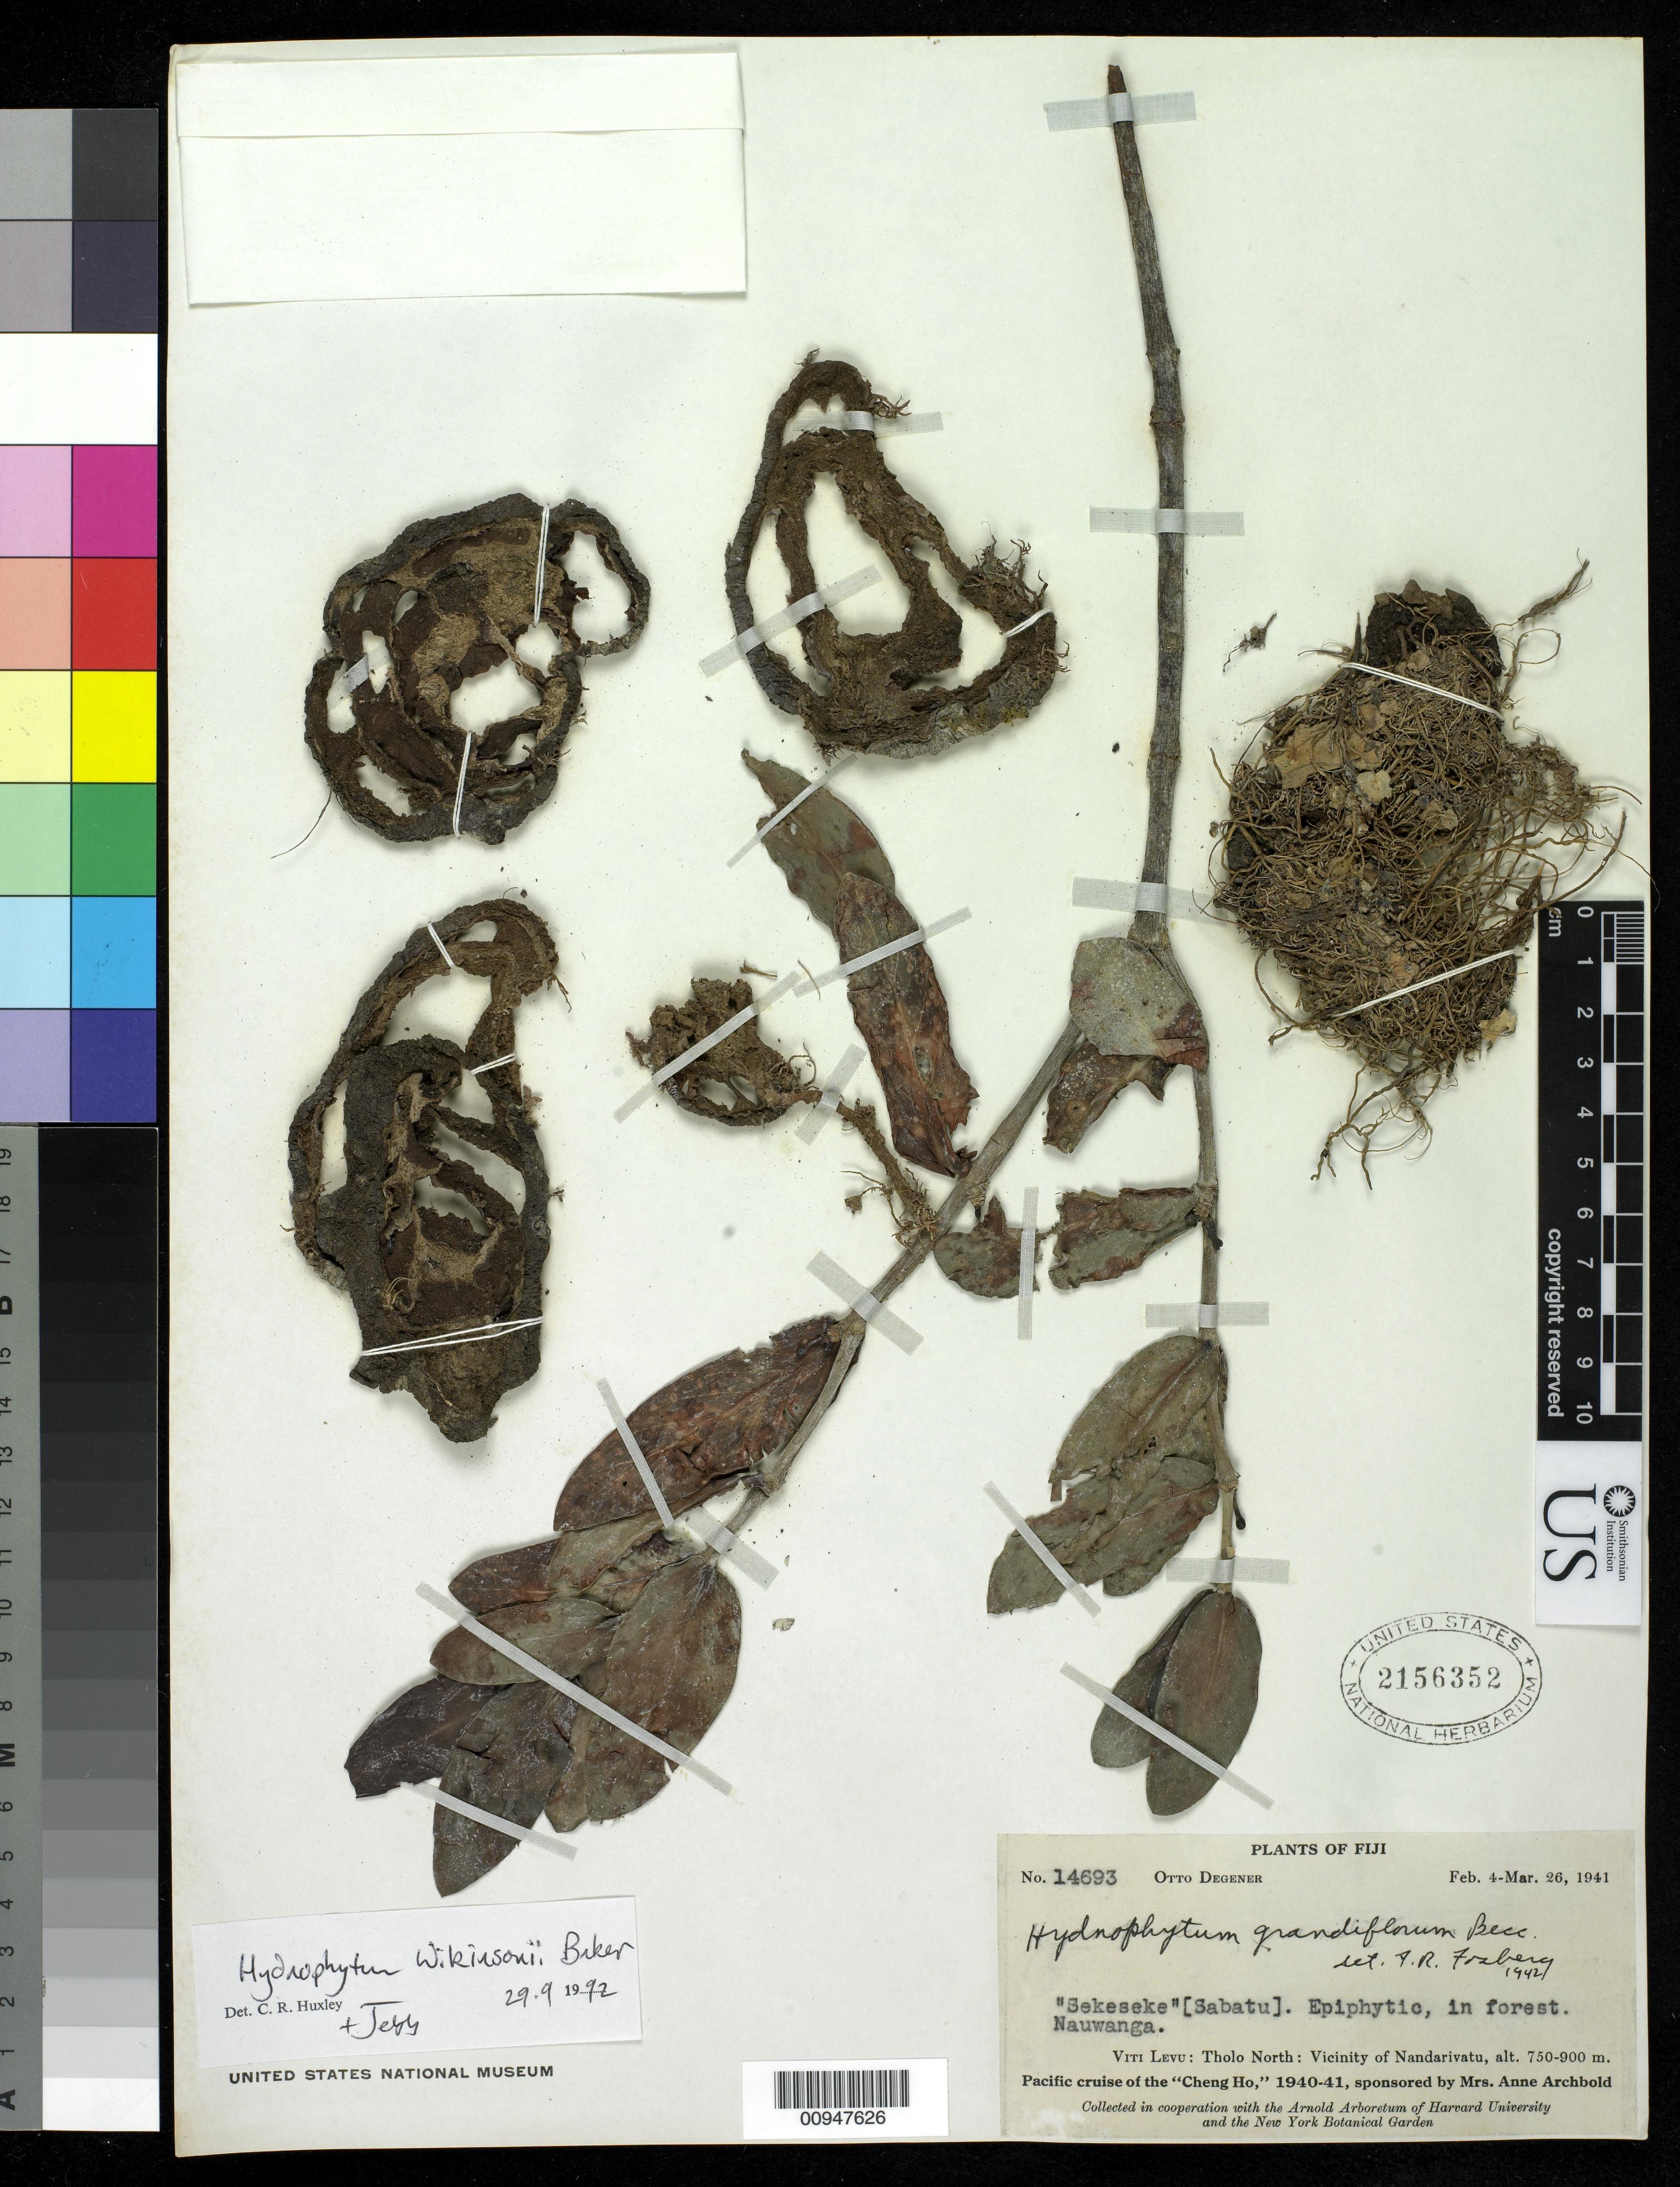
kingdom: Plantae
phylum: Tracheophyta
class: Magnoliopsida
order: Gentianales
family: Rubiaceae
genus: Hydnophytum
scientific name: Hydnophytum wilkinsonii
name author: Horne ex Baker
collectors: O. Degener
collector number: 14693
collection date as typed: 04 Feb 1941 to 26 Mar 1941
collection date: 1941-02-04/1941-03-26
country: Fiji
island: Viti Levu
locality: Vti Levu:Tholo North:Vicinity of Nandarivatu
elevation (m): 229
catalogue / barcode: US 2156352